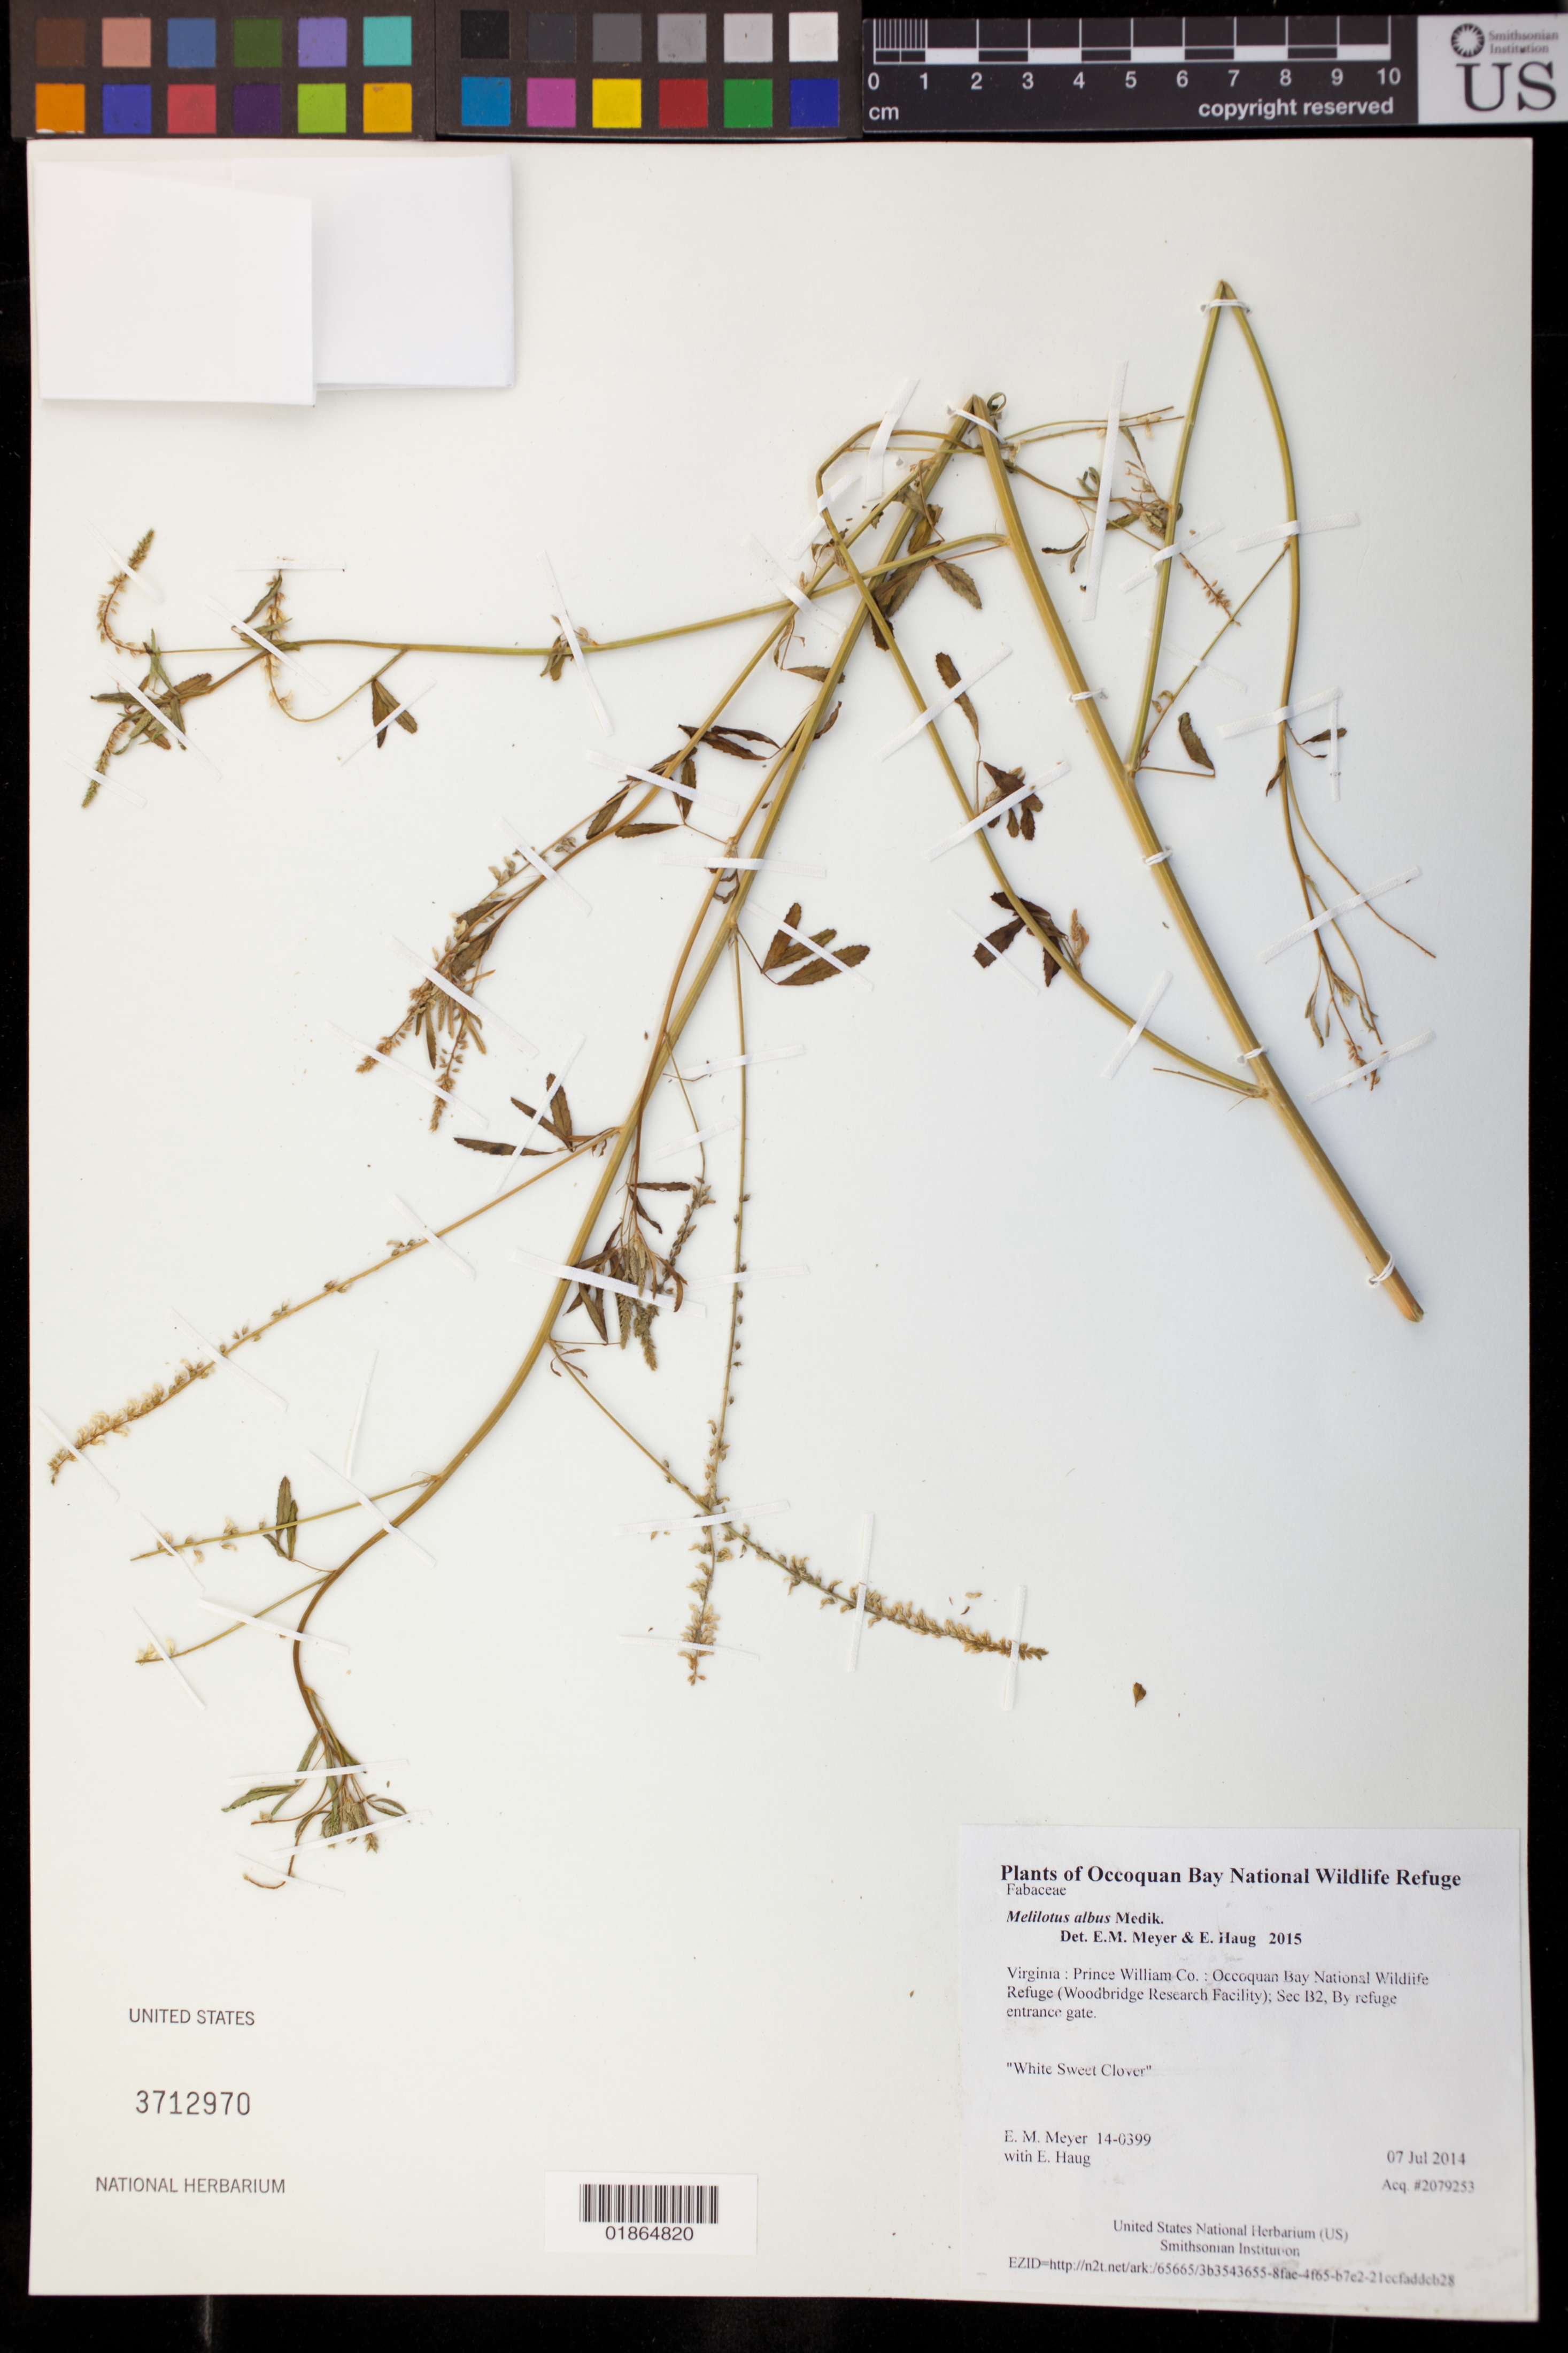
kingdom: Plantae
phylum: Tracheophyta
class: Magnoliopsida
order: Fabales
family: Fabaceae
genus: Melilotus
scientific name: Melilotus albus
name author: Medik.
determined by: Meyer, E. M.; Haug, E.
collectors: E. M. Meyer & E. Haug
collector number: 14-0399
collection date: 2014-07-07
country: United States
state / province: Virginia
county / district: Prince William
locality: Occoquan Bay National Wildlife Refuge (Woodbridge Research Facility); Sec B2, By refuge entrance gate.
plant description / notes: White Sweet Clover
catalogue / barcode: US 3712970